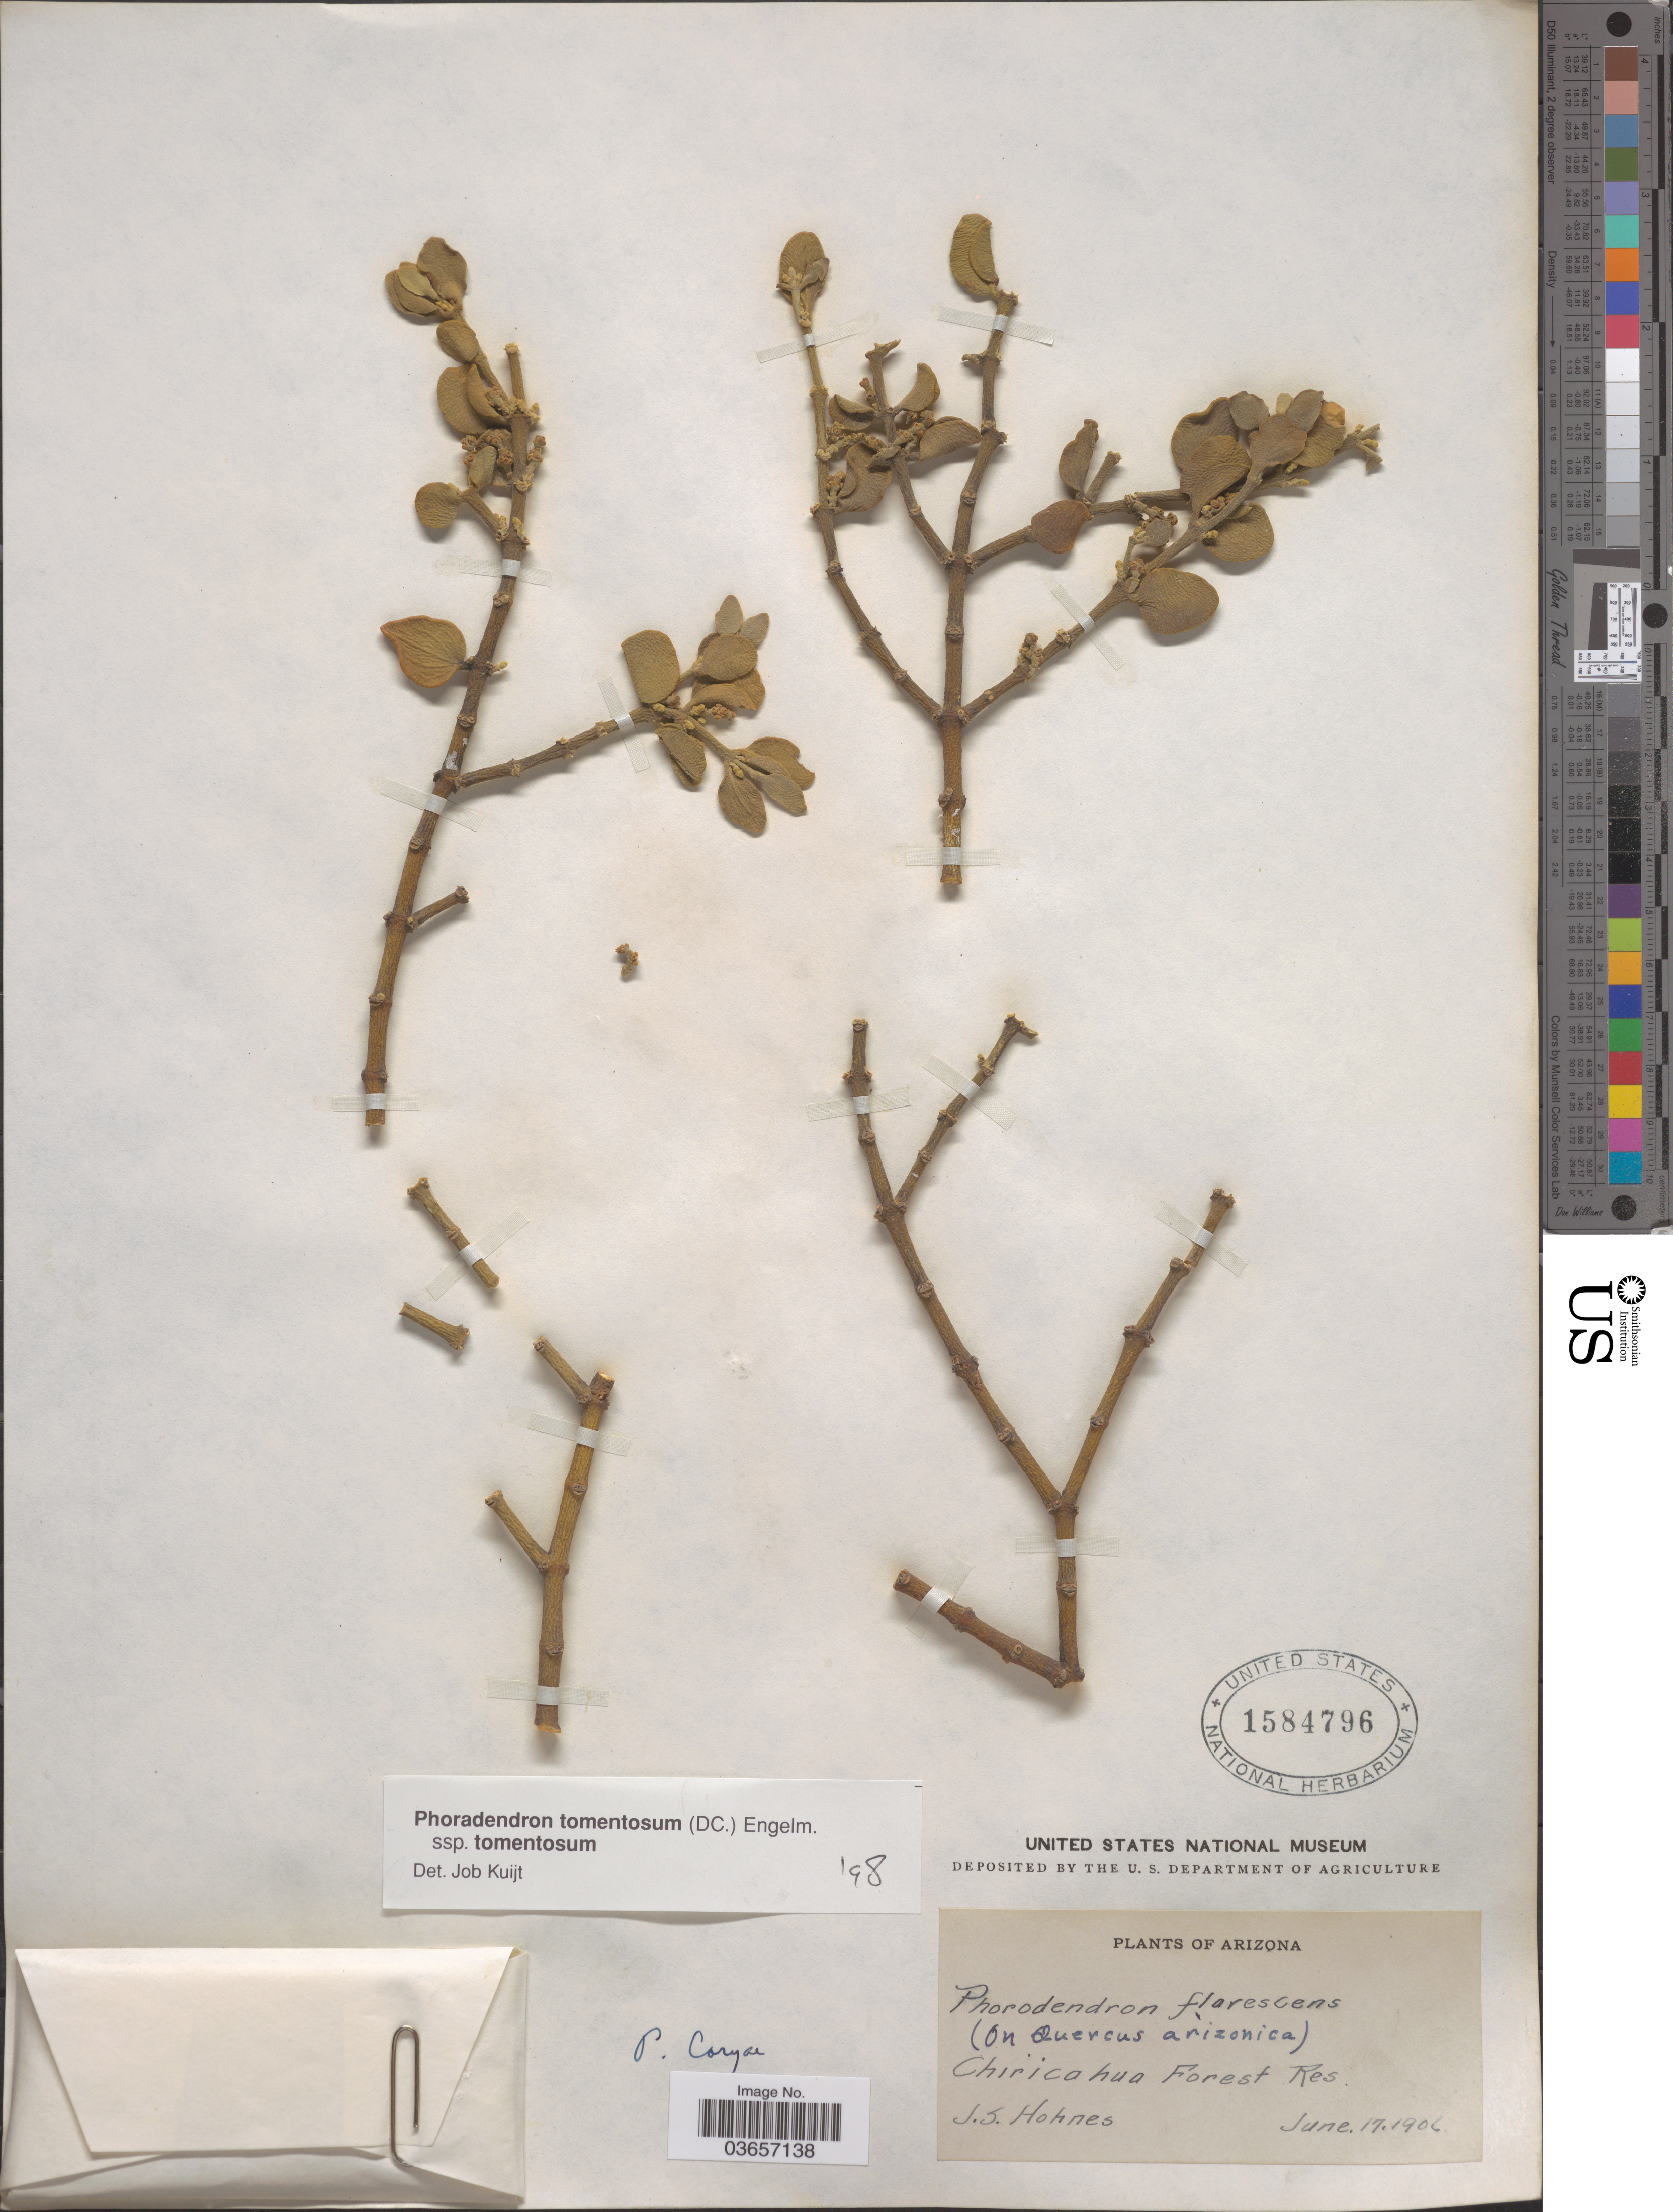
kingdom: Plantae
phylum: Tracheophyta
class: Magnoliopsida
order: Santalales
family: Viscaceae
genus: Phoradendron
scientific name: Phoradendron tomentosum subsp. tomentosum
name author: DC.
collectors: J. Hohnes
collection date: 1906-06-17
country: United States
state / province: Arizona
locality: Chiricahua Forest Res.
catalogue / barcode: US 1584796